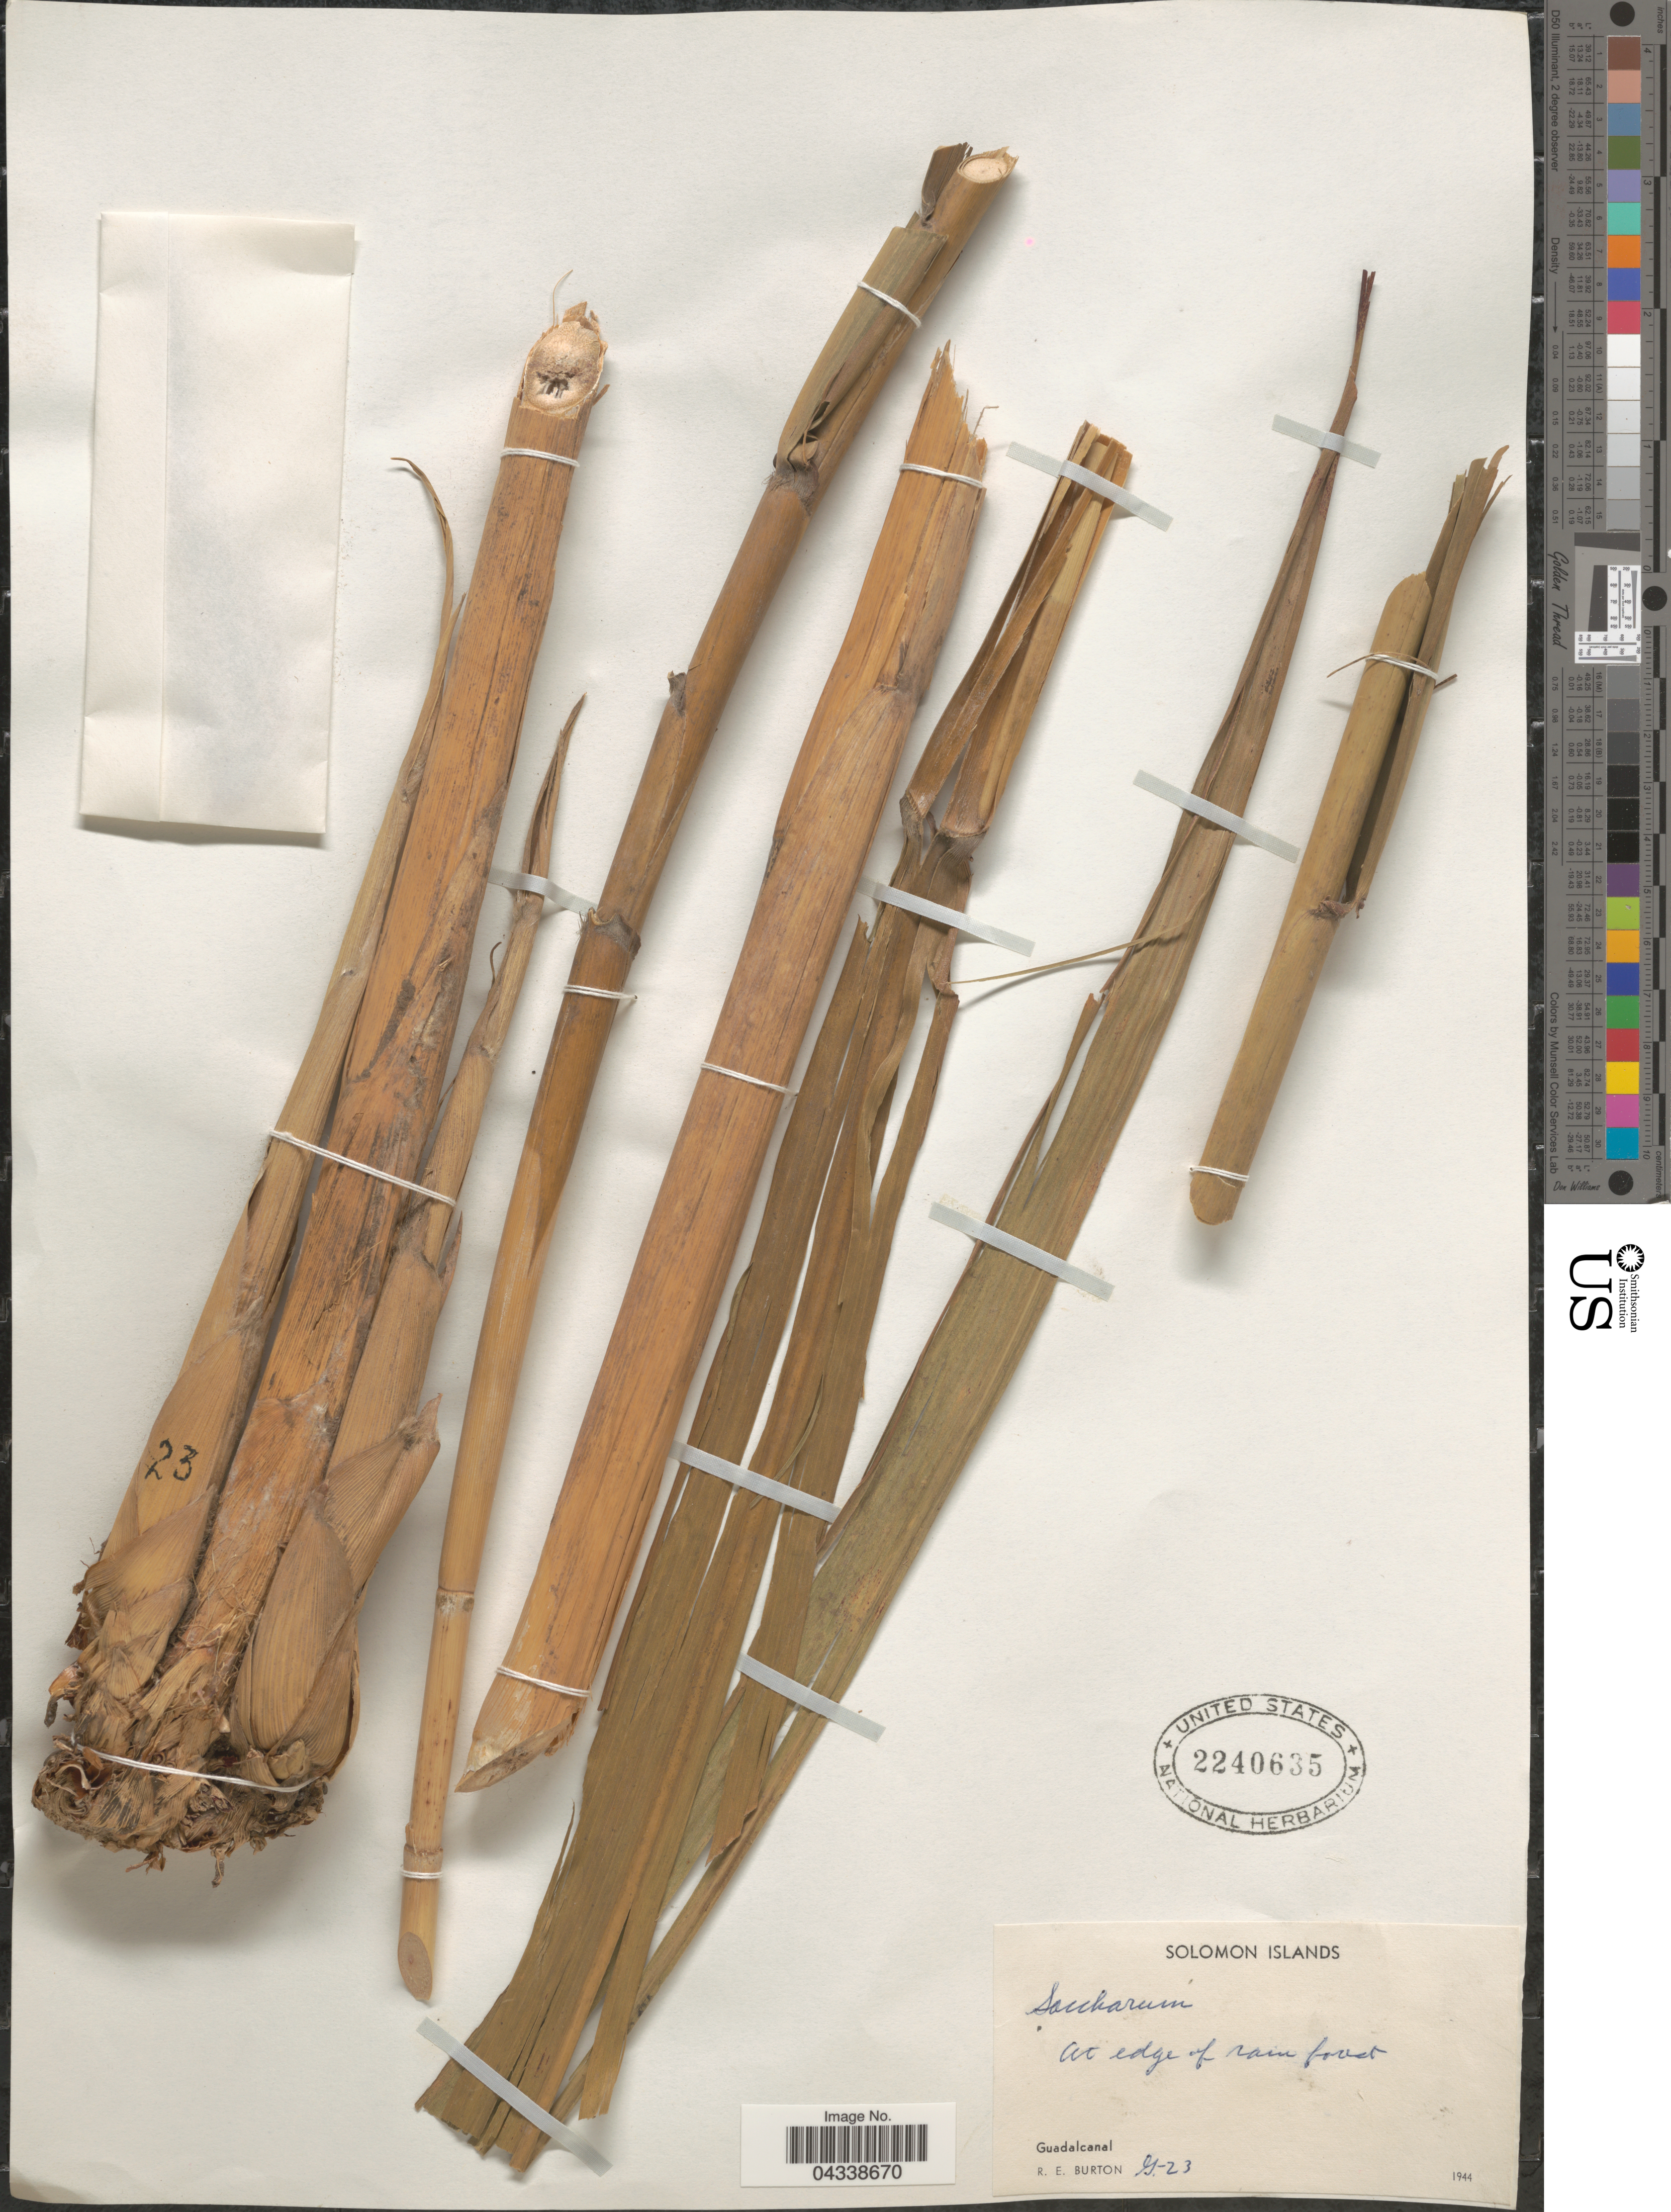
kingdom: Plantae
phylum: Tracheophyta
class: Liliopsida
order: Poales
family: Poaceae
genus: Saccharum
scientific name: Saccharum sp.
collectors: R. Burton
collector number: G-23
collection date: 1944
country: Solomon Islands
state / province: Solomon Islands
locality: Guadalcanal.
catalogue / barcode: US 2240635